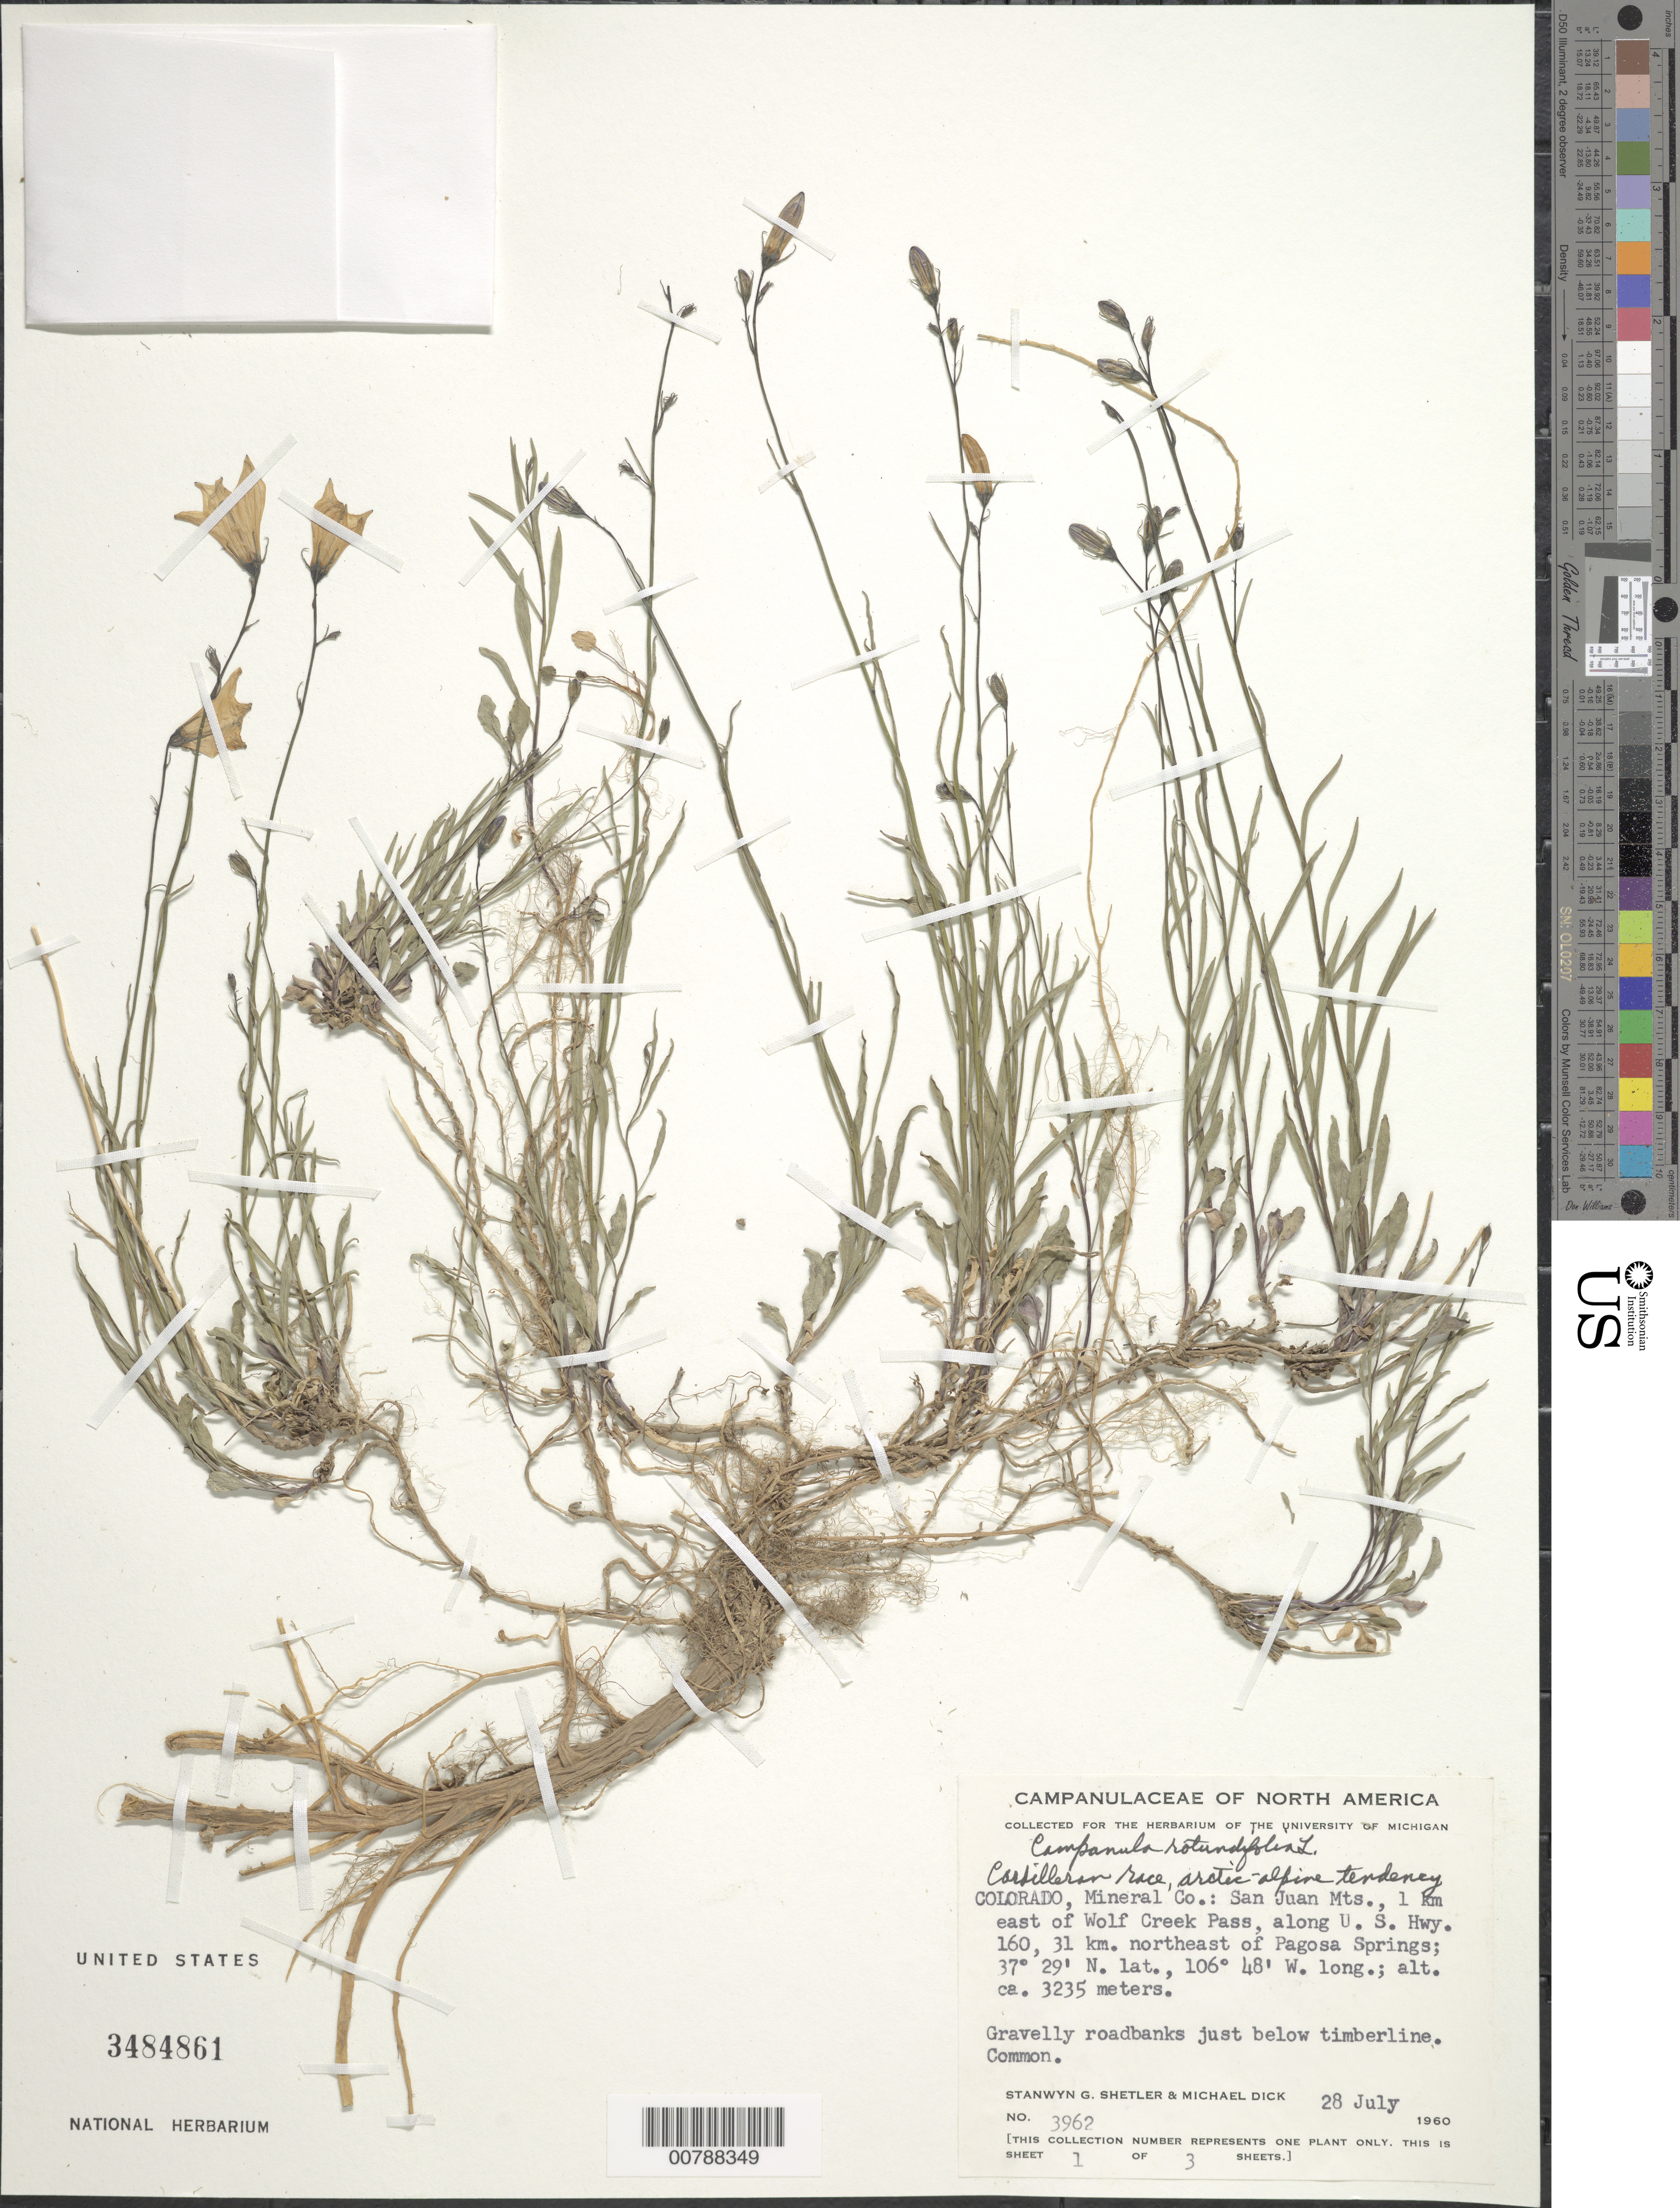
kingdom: Plantae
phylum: Tracheophyta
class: Magnoliopsida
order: Asterales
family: Campanulaceae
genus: Campanula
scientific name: Campanula rotundifolia L. Cordilleran race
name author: L.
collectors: S. Shetler & M. Dick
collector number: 3962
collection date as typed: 28 July 2960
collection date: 1960-07-28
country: United States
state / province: Colorado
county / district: Mineral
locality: San Juan Mountains, 1 km east of Wolf Creek Pass, along U.S. Hwy. 160, 31 km. northeast of Pagosa Springs.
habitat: Gravelly roadbanks just below timberline. Common.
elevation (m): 3235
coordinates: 37 29 N, 106 48 W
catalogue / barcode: US 3484861